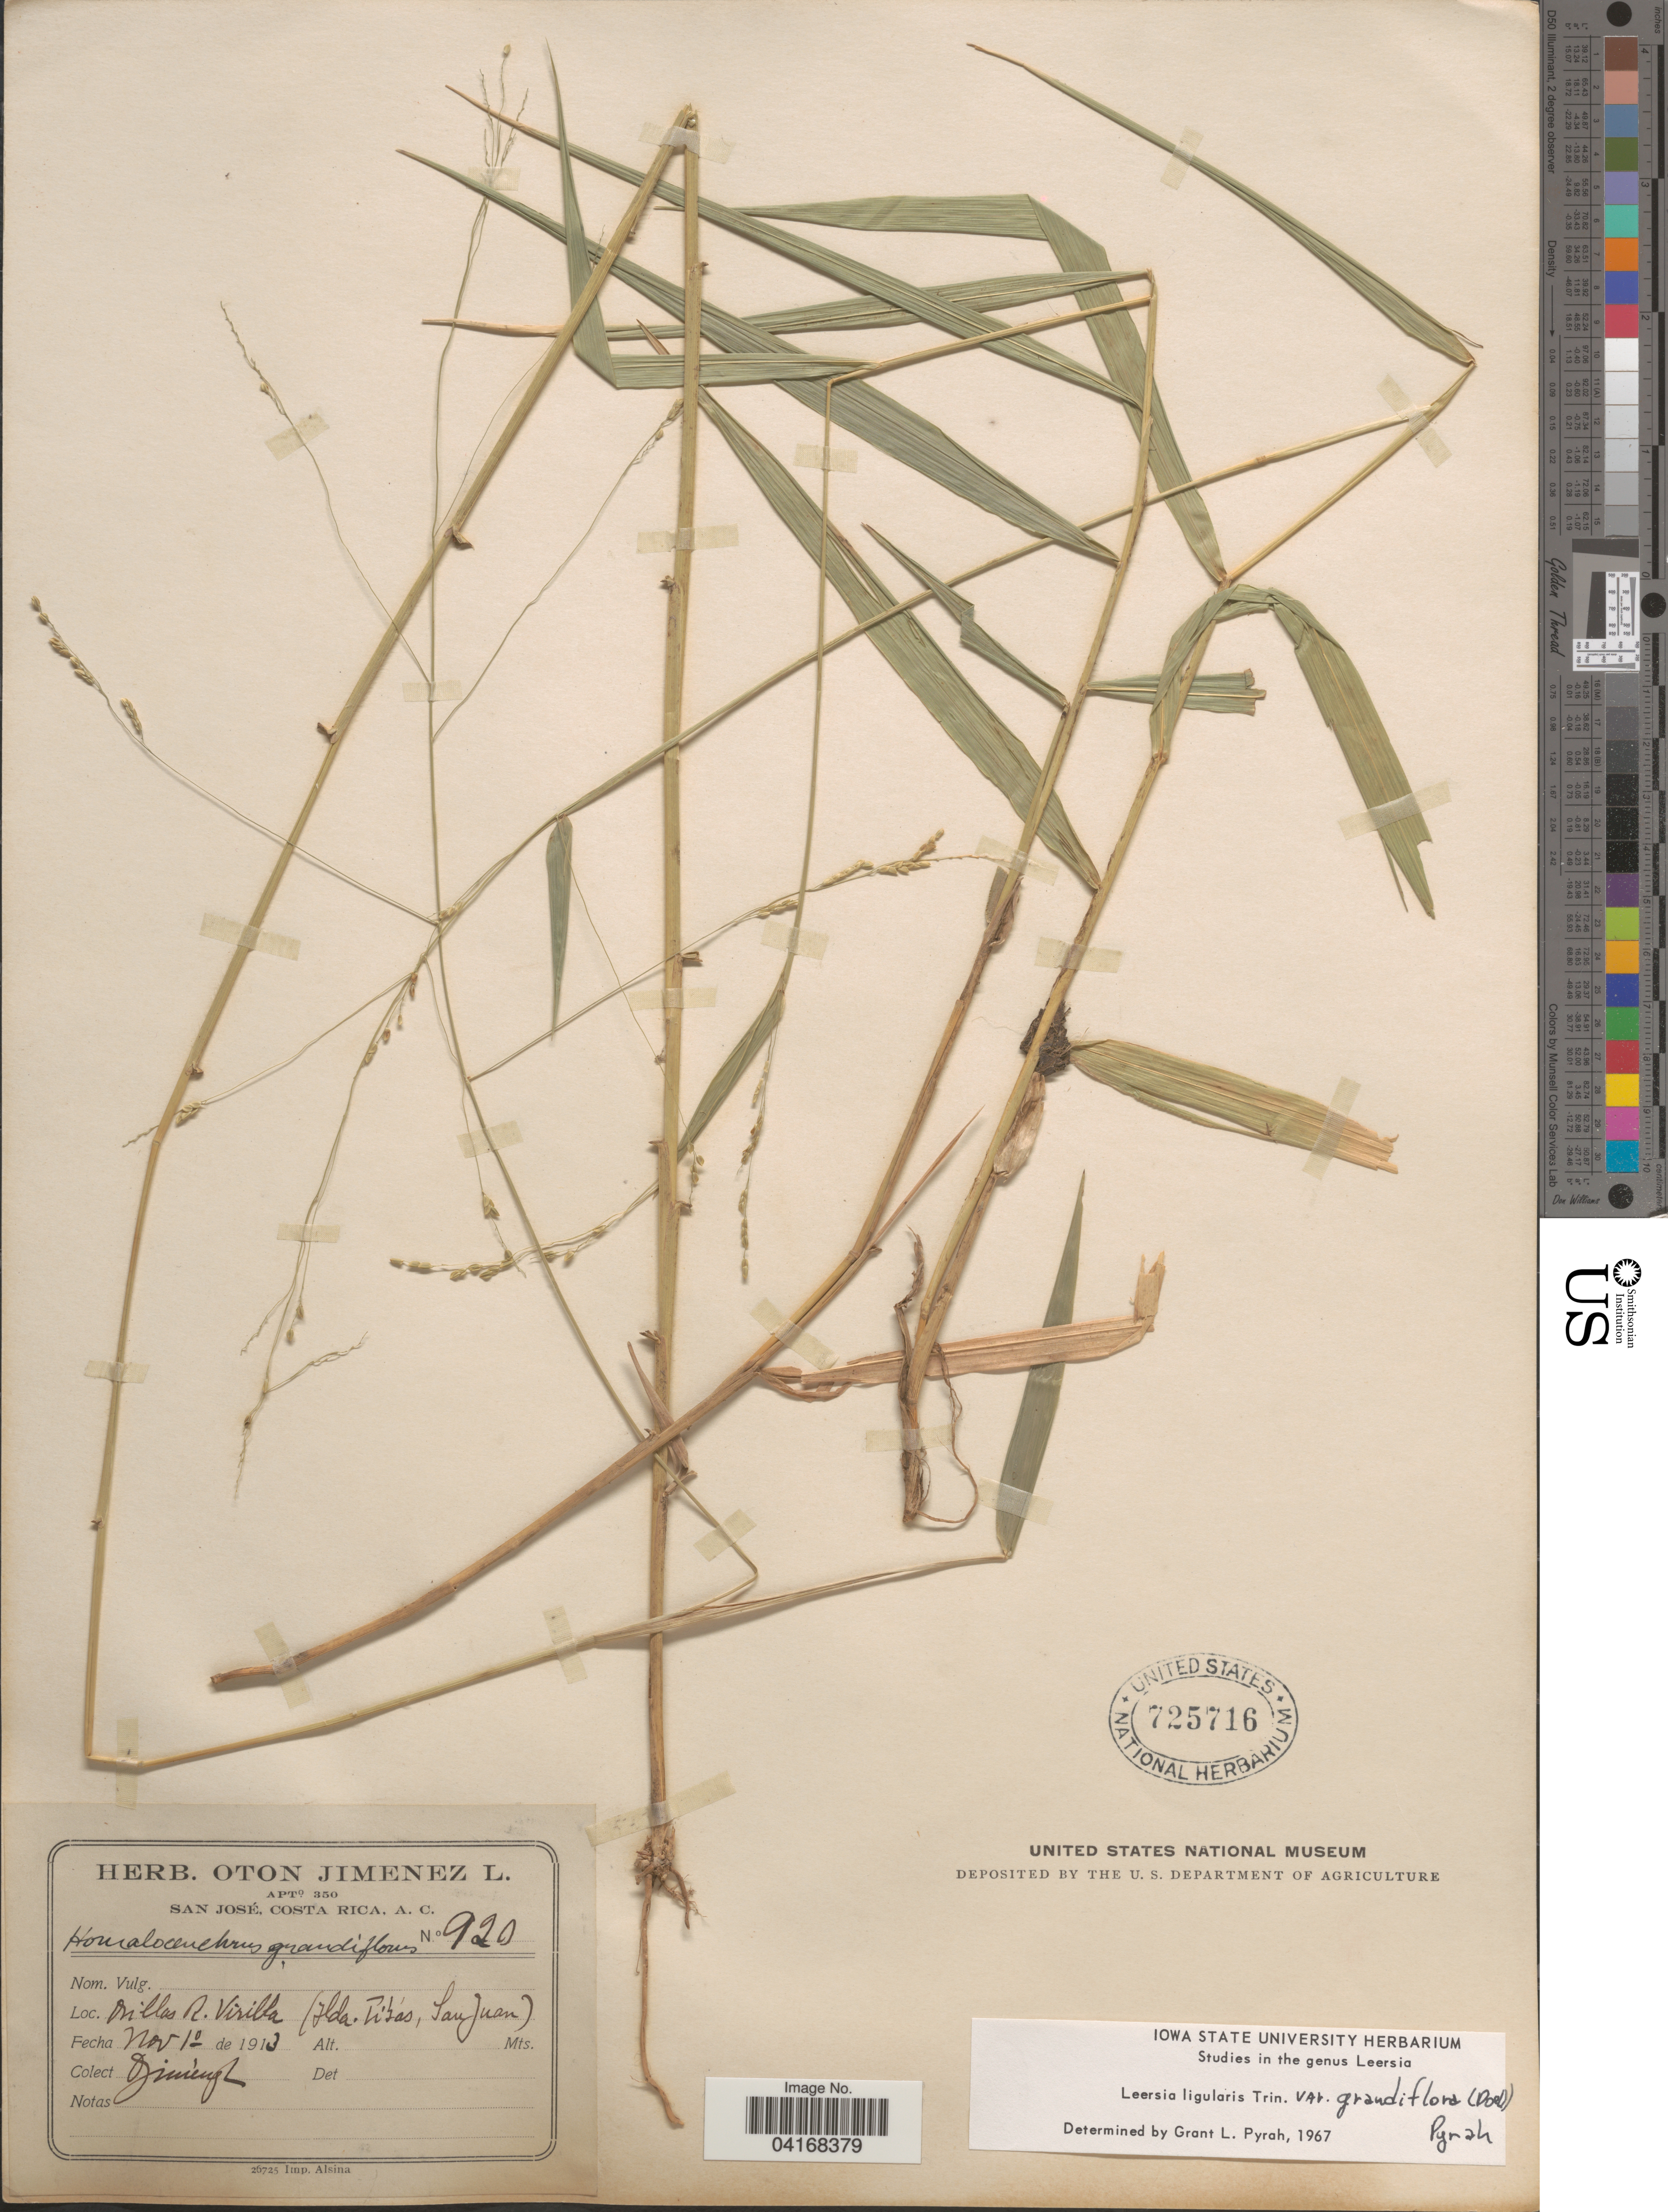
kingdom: Plantae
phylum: Tracheophyta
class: Liliopsida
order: Poales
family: Poaceae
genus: Leersia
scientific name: Leersia ligularis var. grandiflora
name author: Döll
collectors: O. Jiménez L.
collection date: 1913-11-01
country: Costa Rica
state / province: San José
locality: Orillas R. Virilla. (Hda. Tizas, San Juan).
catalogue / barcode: US 725716